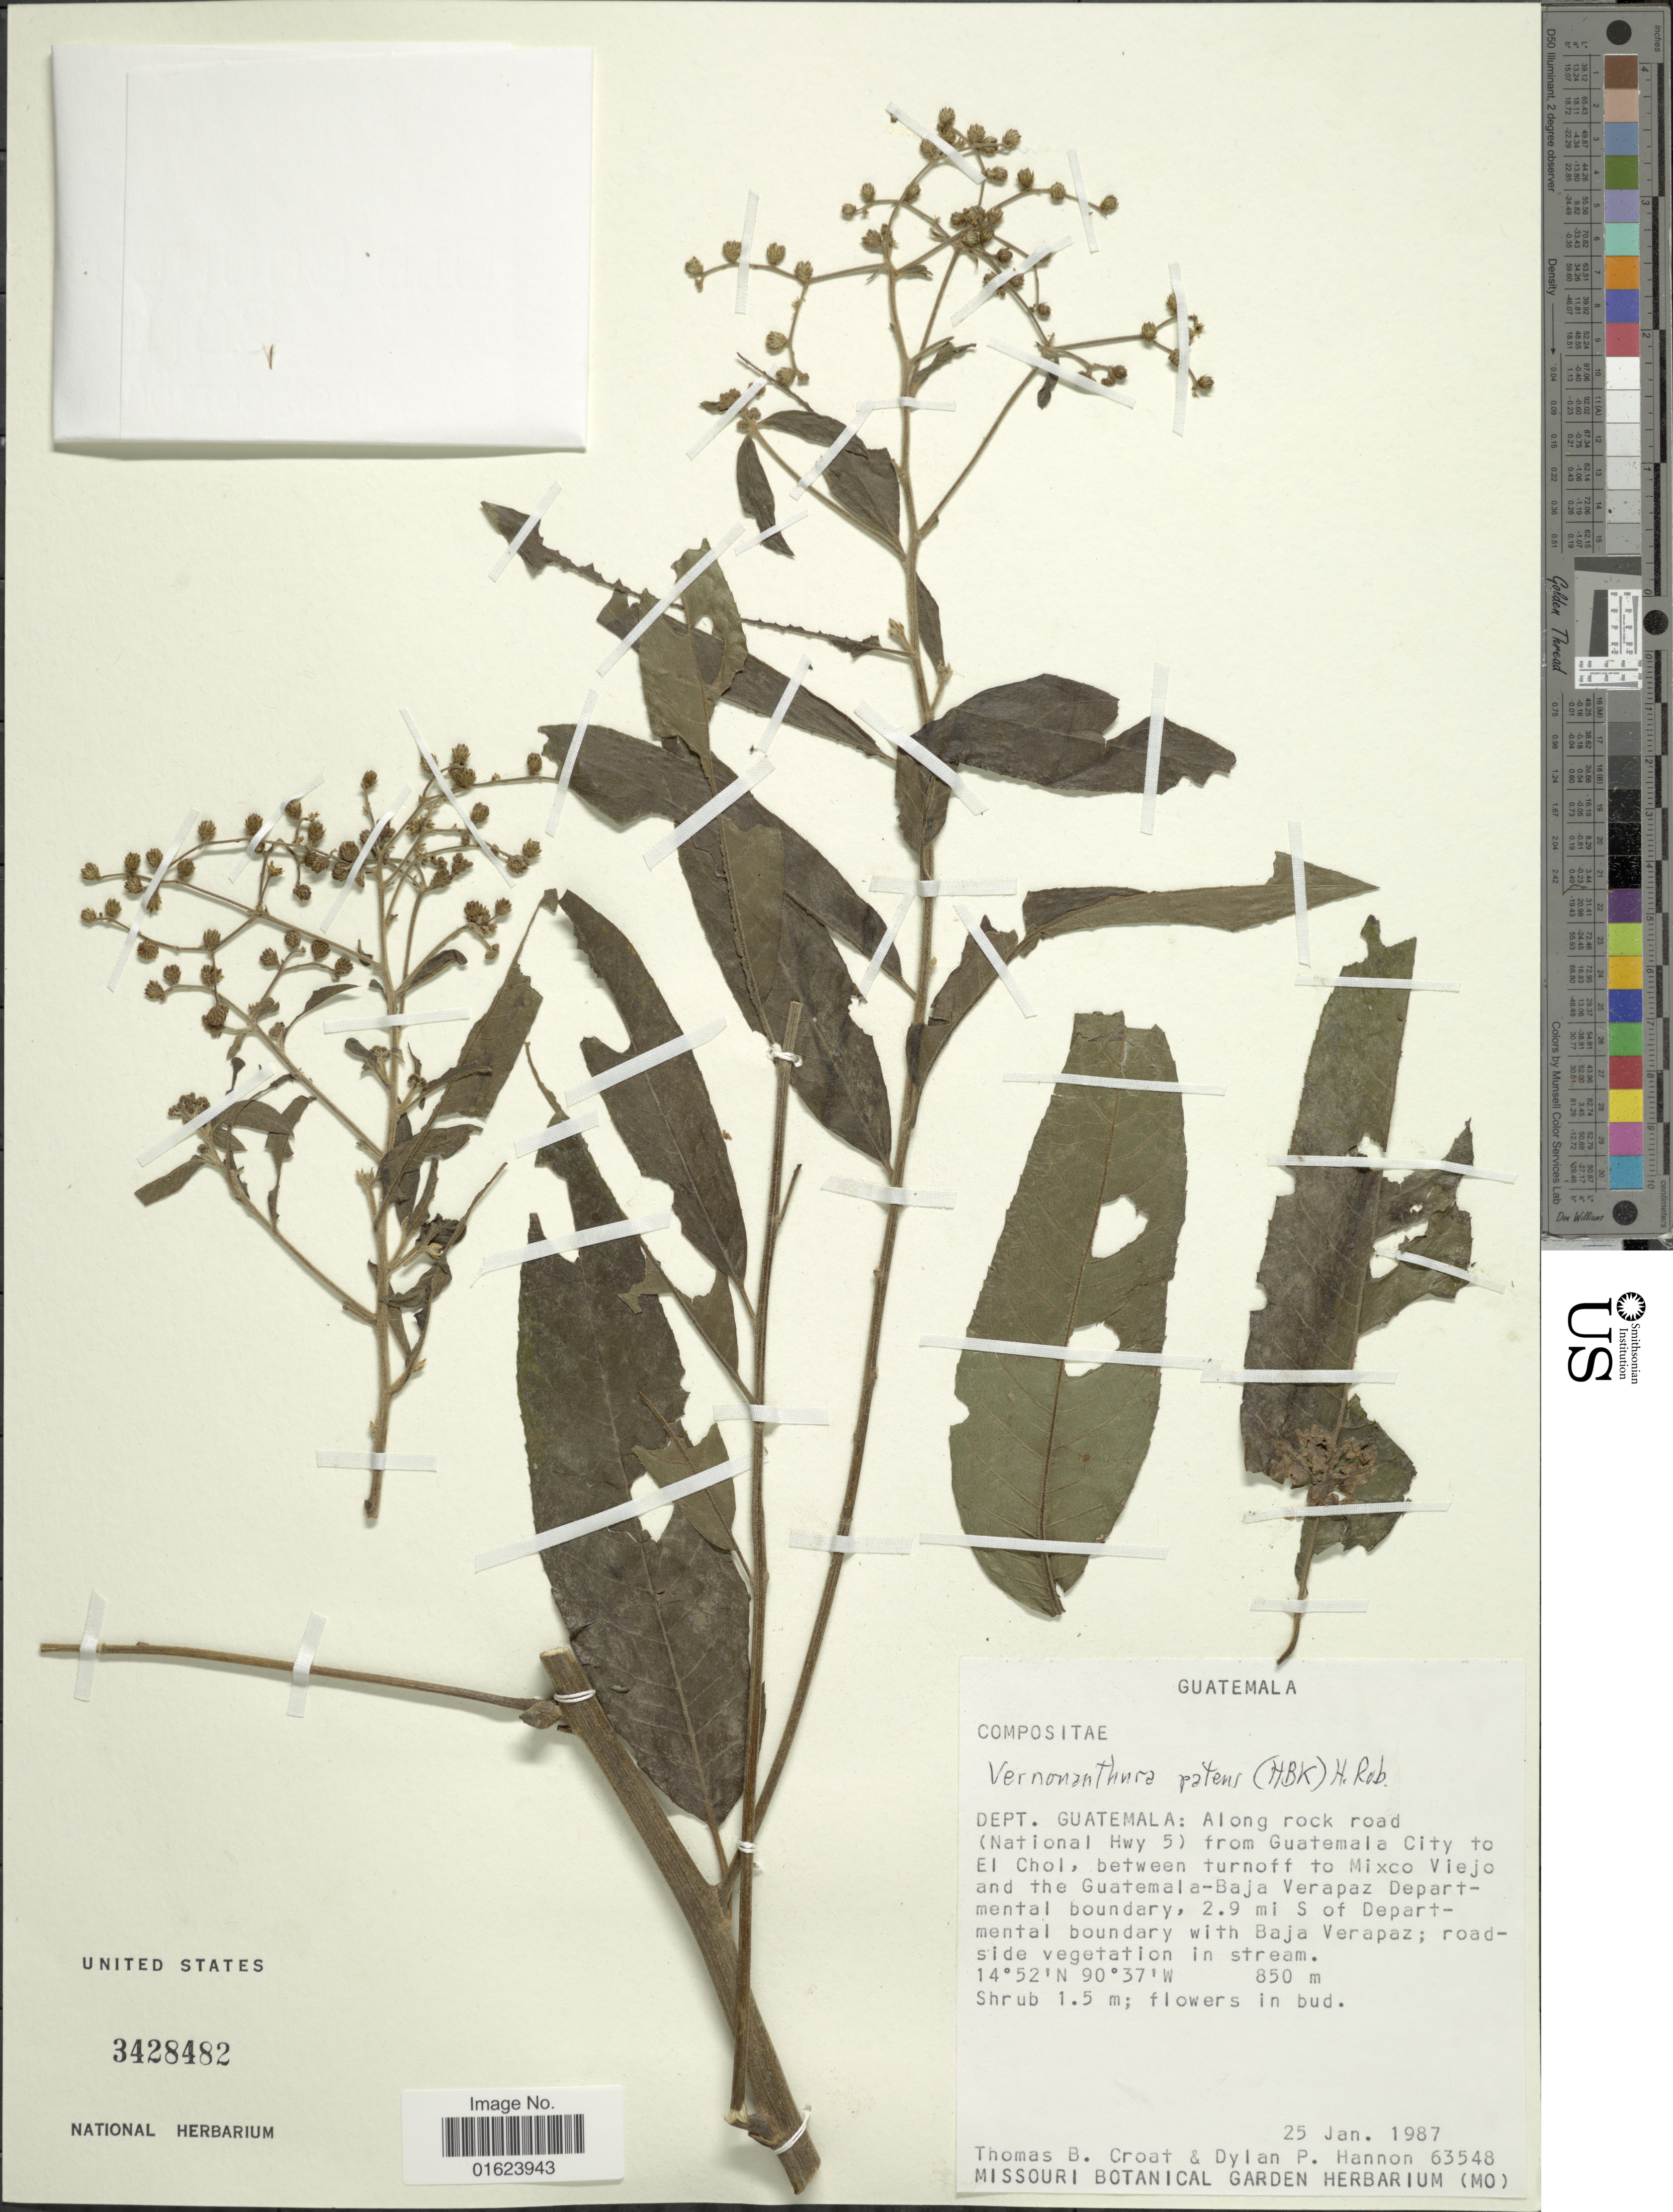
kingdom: Plantae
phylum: Tracheophyta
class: Magnoliopsida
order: Asterales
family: Asteraceae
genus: Vernonanthura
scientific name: Vernonanthura patens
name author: (Kunth) H. Rob.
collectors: T. B. Croat & D. Hannon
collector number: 63548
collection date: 1987-01-25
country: Guatemala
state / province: Guatemala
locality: Dept. Guatemala: Along rock road (National Hwy 5) from Guatemala City to El Chol, between turnoff to Mixco Viejo and the Guatemala-Baja Verapaz Departmental boundary, 2.9 mi S of Departmental Boundary with Baja Verapaz.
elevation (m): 850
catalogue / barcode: US 3428482